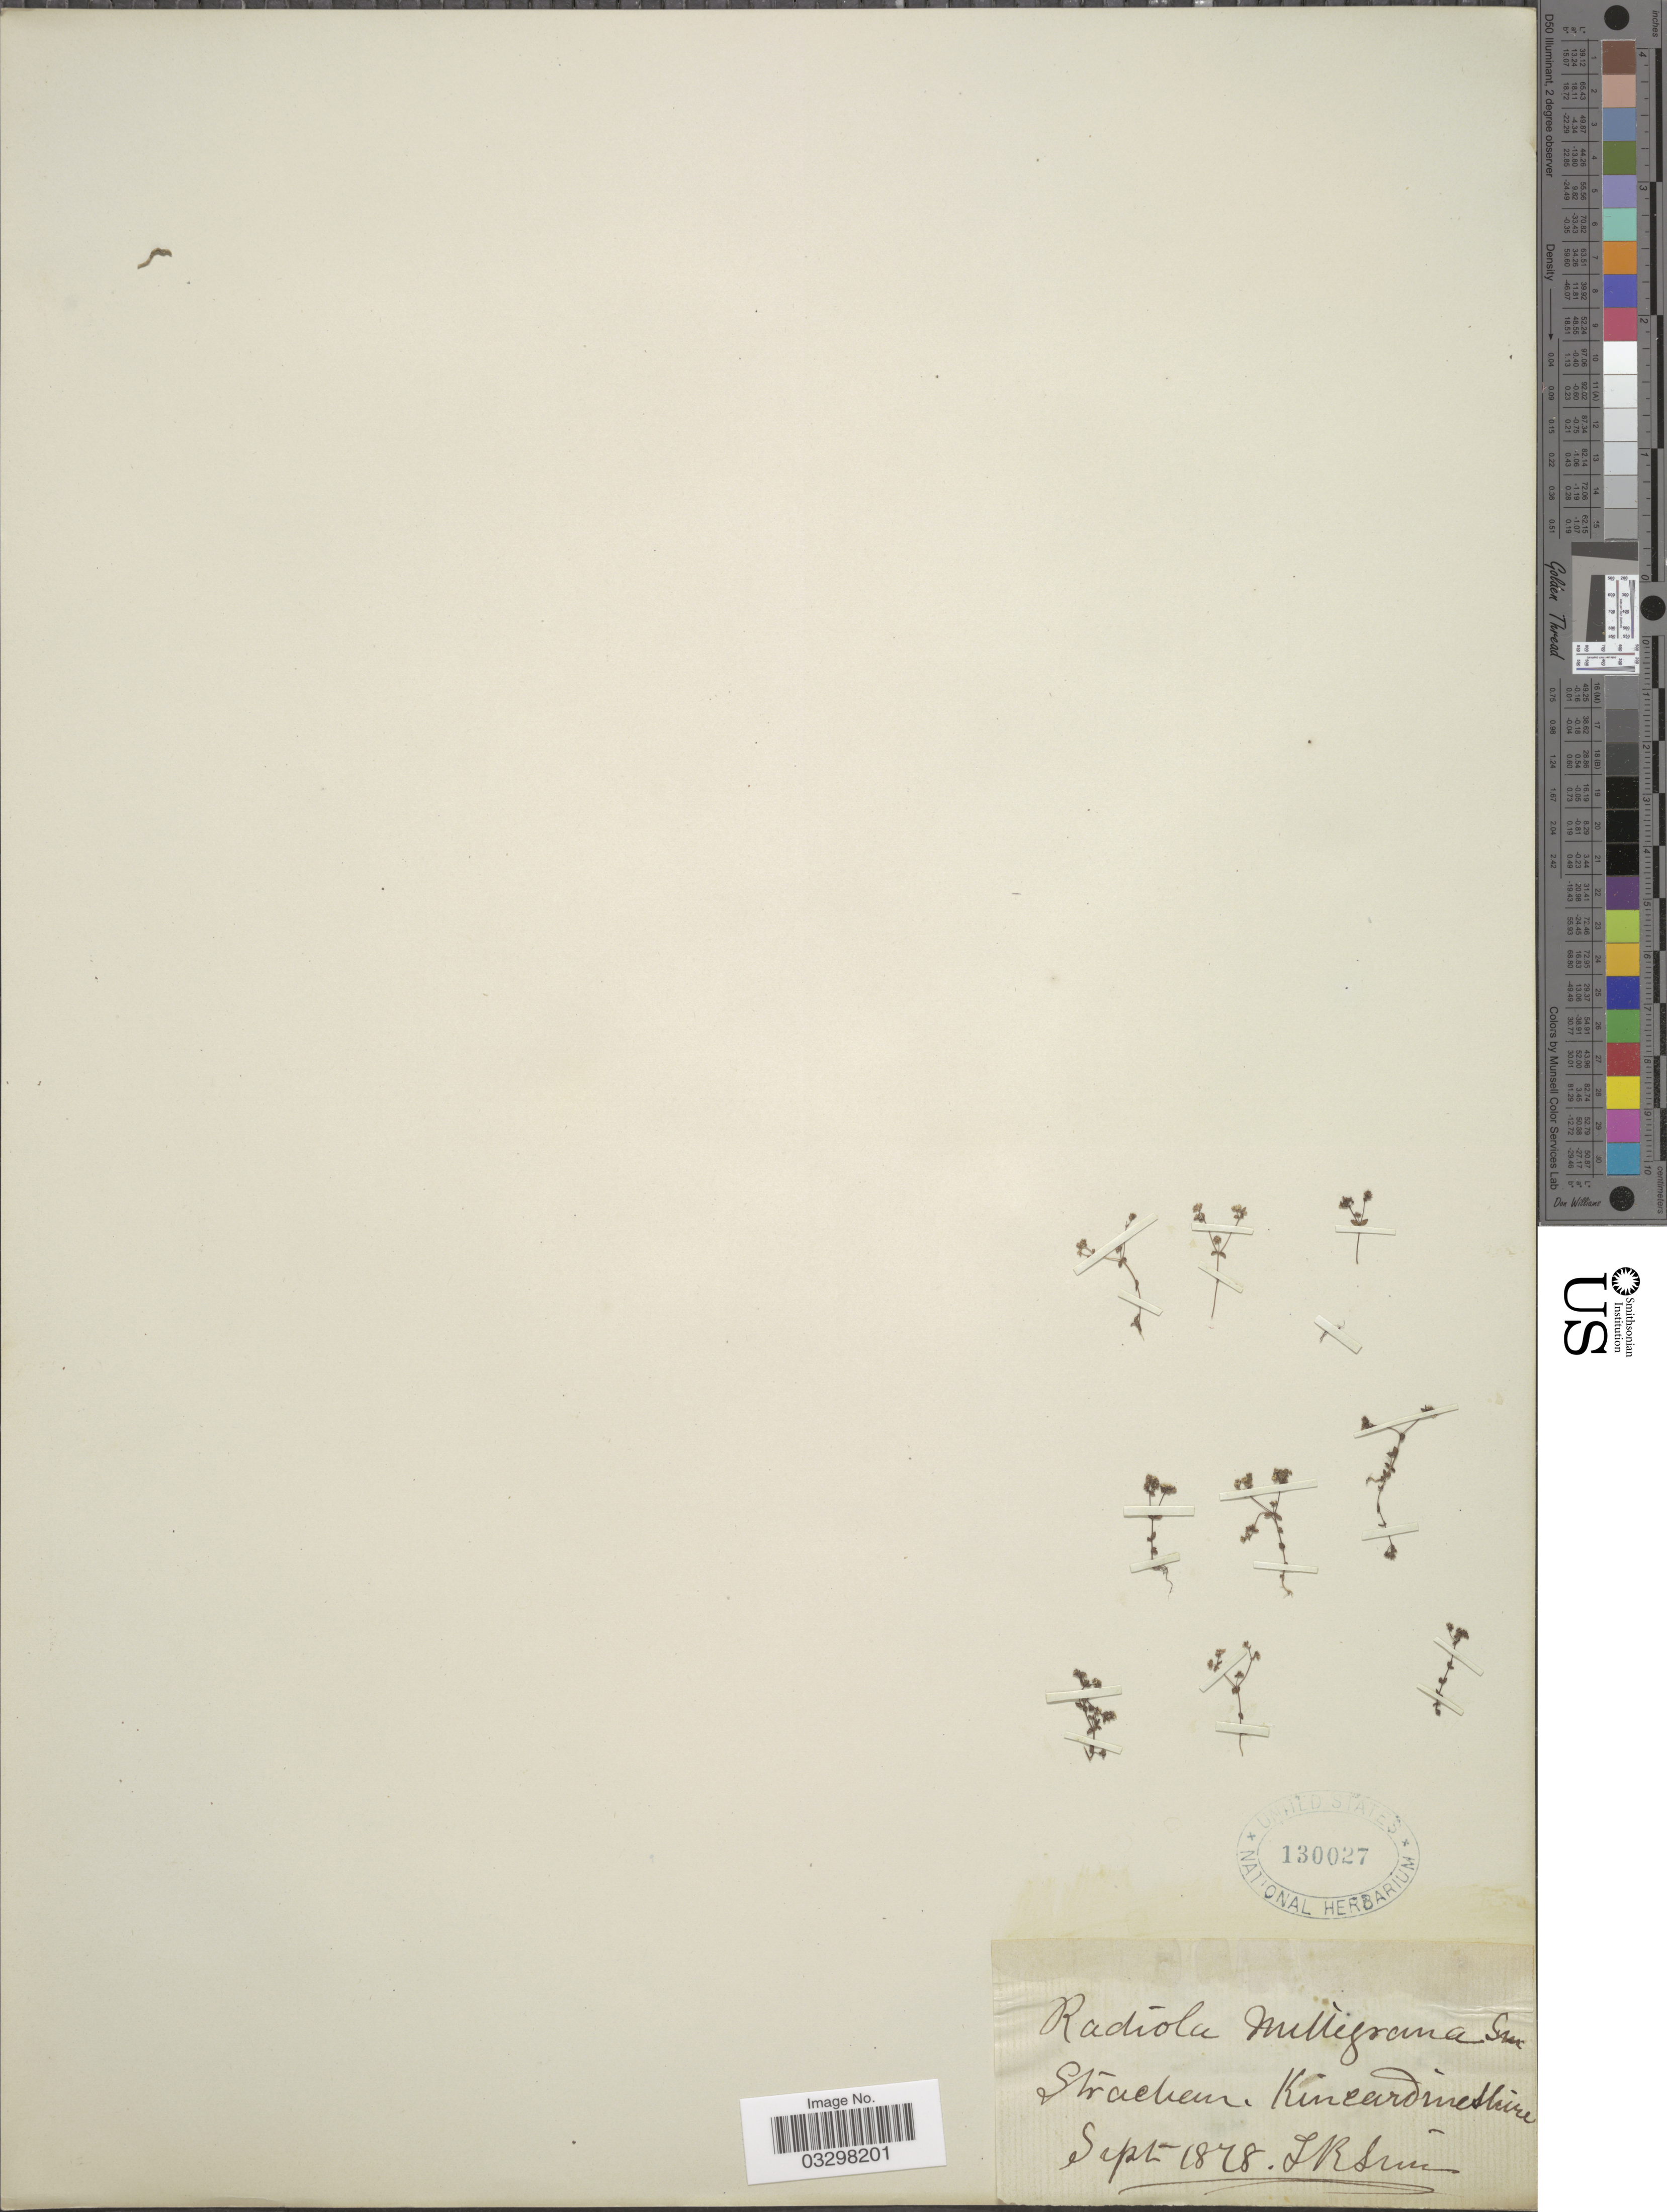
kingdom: Plantae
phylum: Tracheophyta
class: Magnoliopsida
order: Malpighiales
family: Linaceae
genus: Radiola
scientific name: Radiola millegrana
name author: Sm.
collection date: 1878-09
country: United Kingdom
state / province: Scotland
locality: Strachan. Kincardineshire.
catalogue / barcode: US 130027